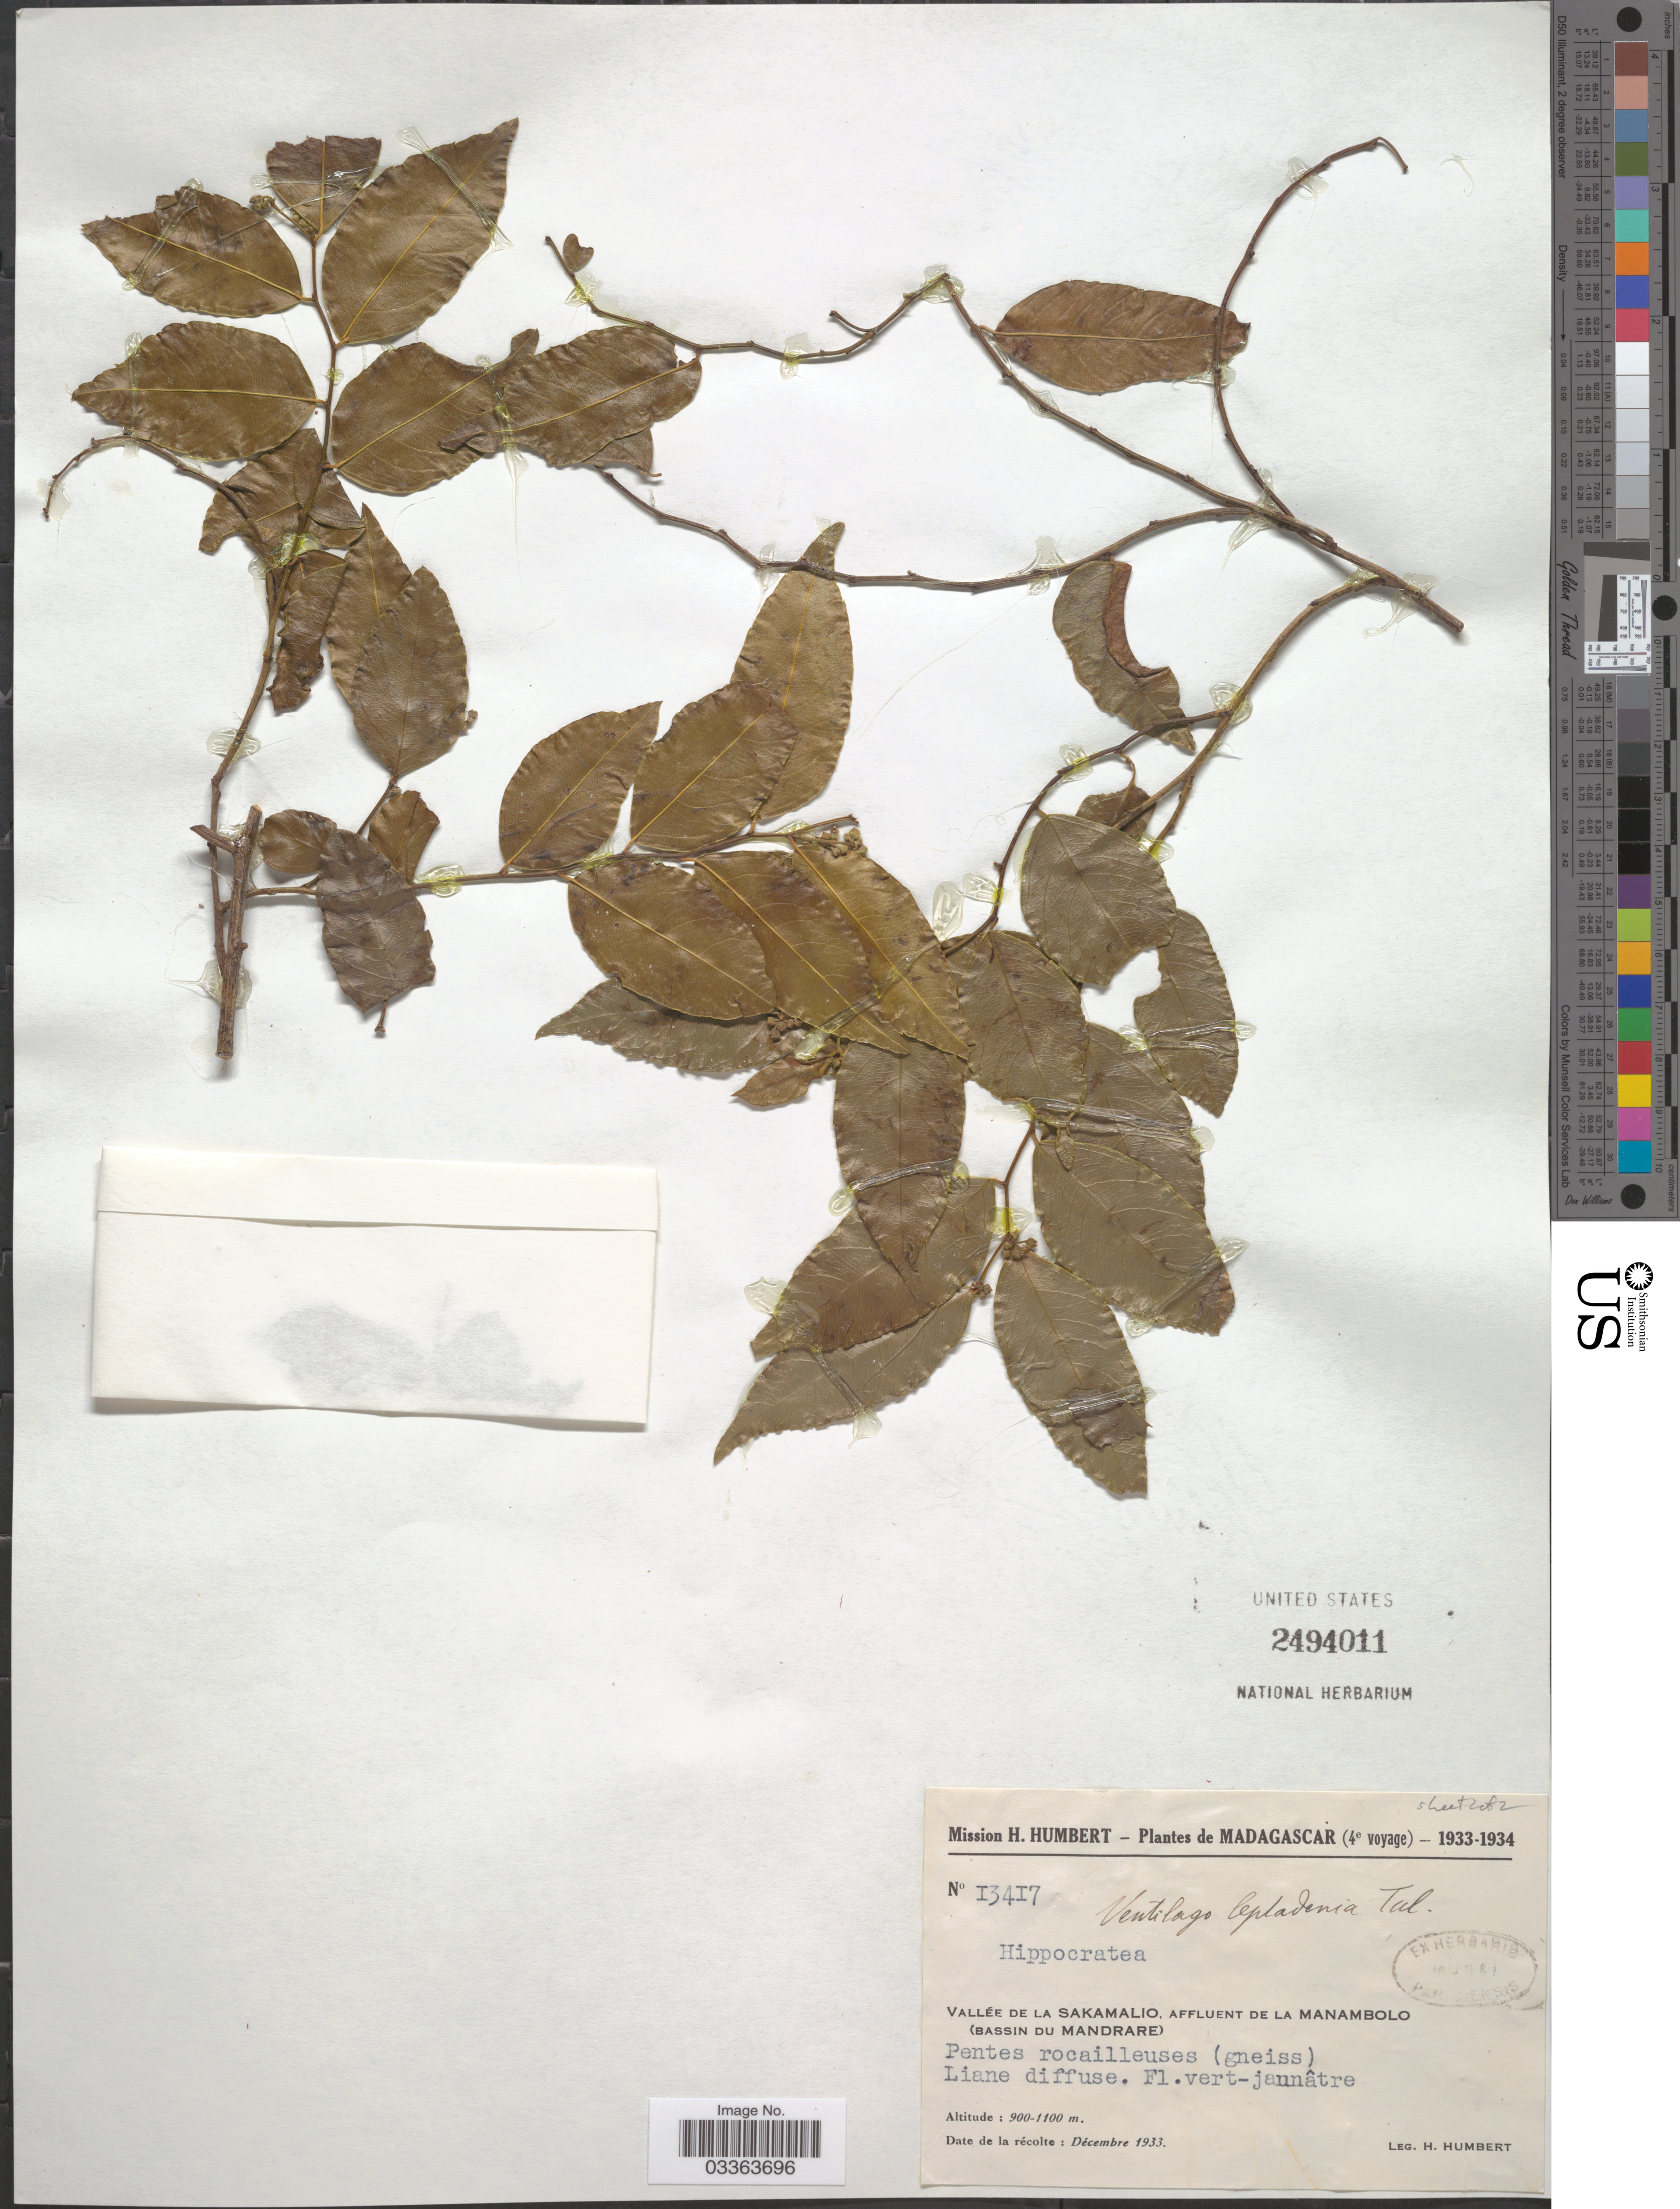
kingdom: Plantae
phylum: Tracheophyta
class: Magnoliopsida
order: Rosales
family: Rhamnaceae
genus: Ventilago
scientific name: Ventilago leptadenia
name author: Tul.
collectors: H. Humbert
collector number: I34I7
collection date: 1933-12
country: Madagascar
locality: Vallée de la Sakamalio. Affluent de la Manambolo (Bassin du Mandrare).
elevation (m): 900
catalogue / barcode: US 2494011